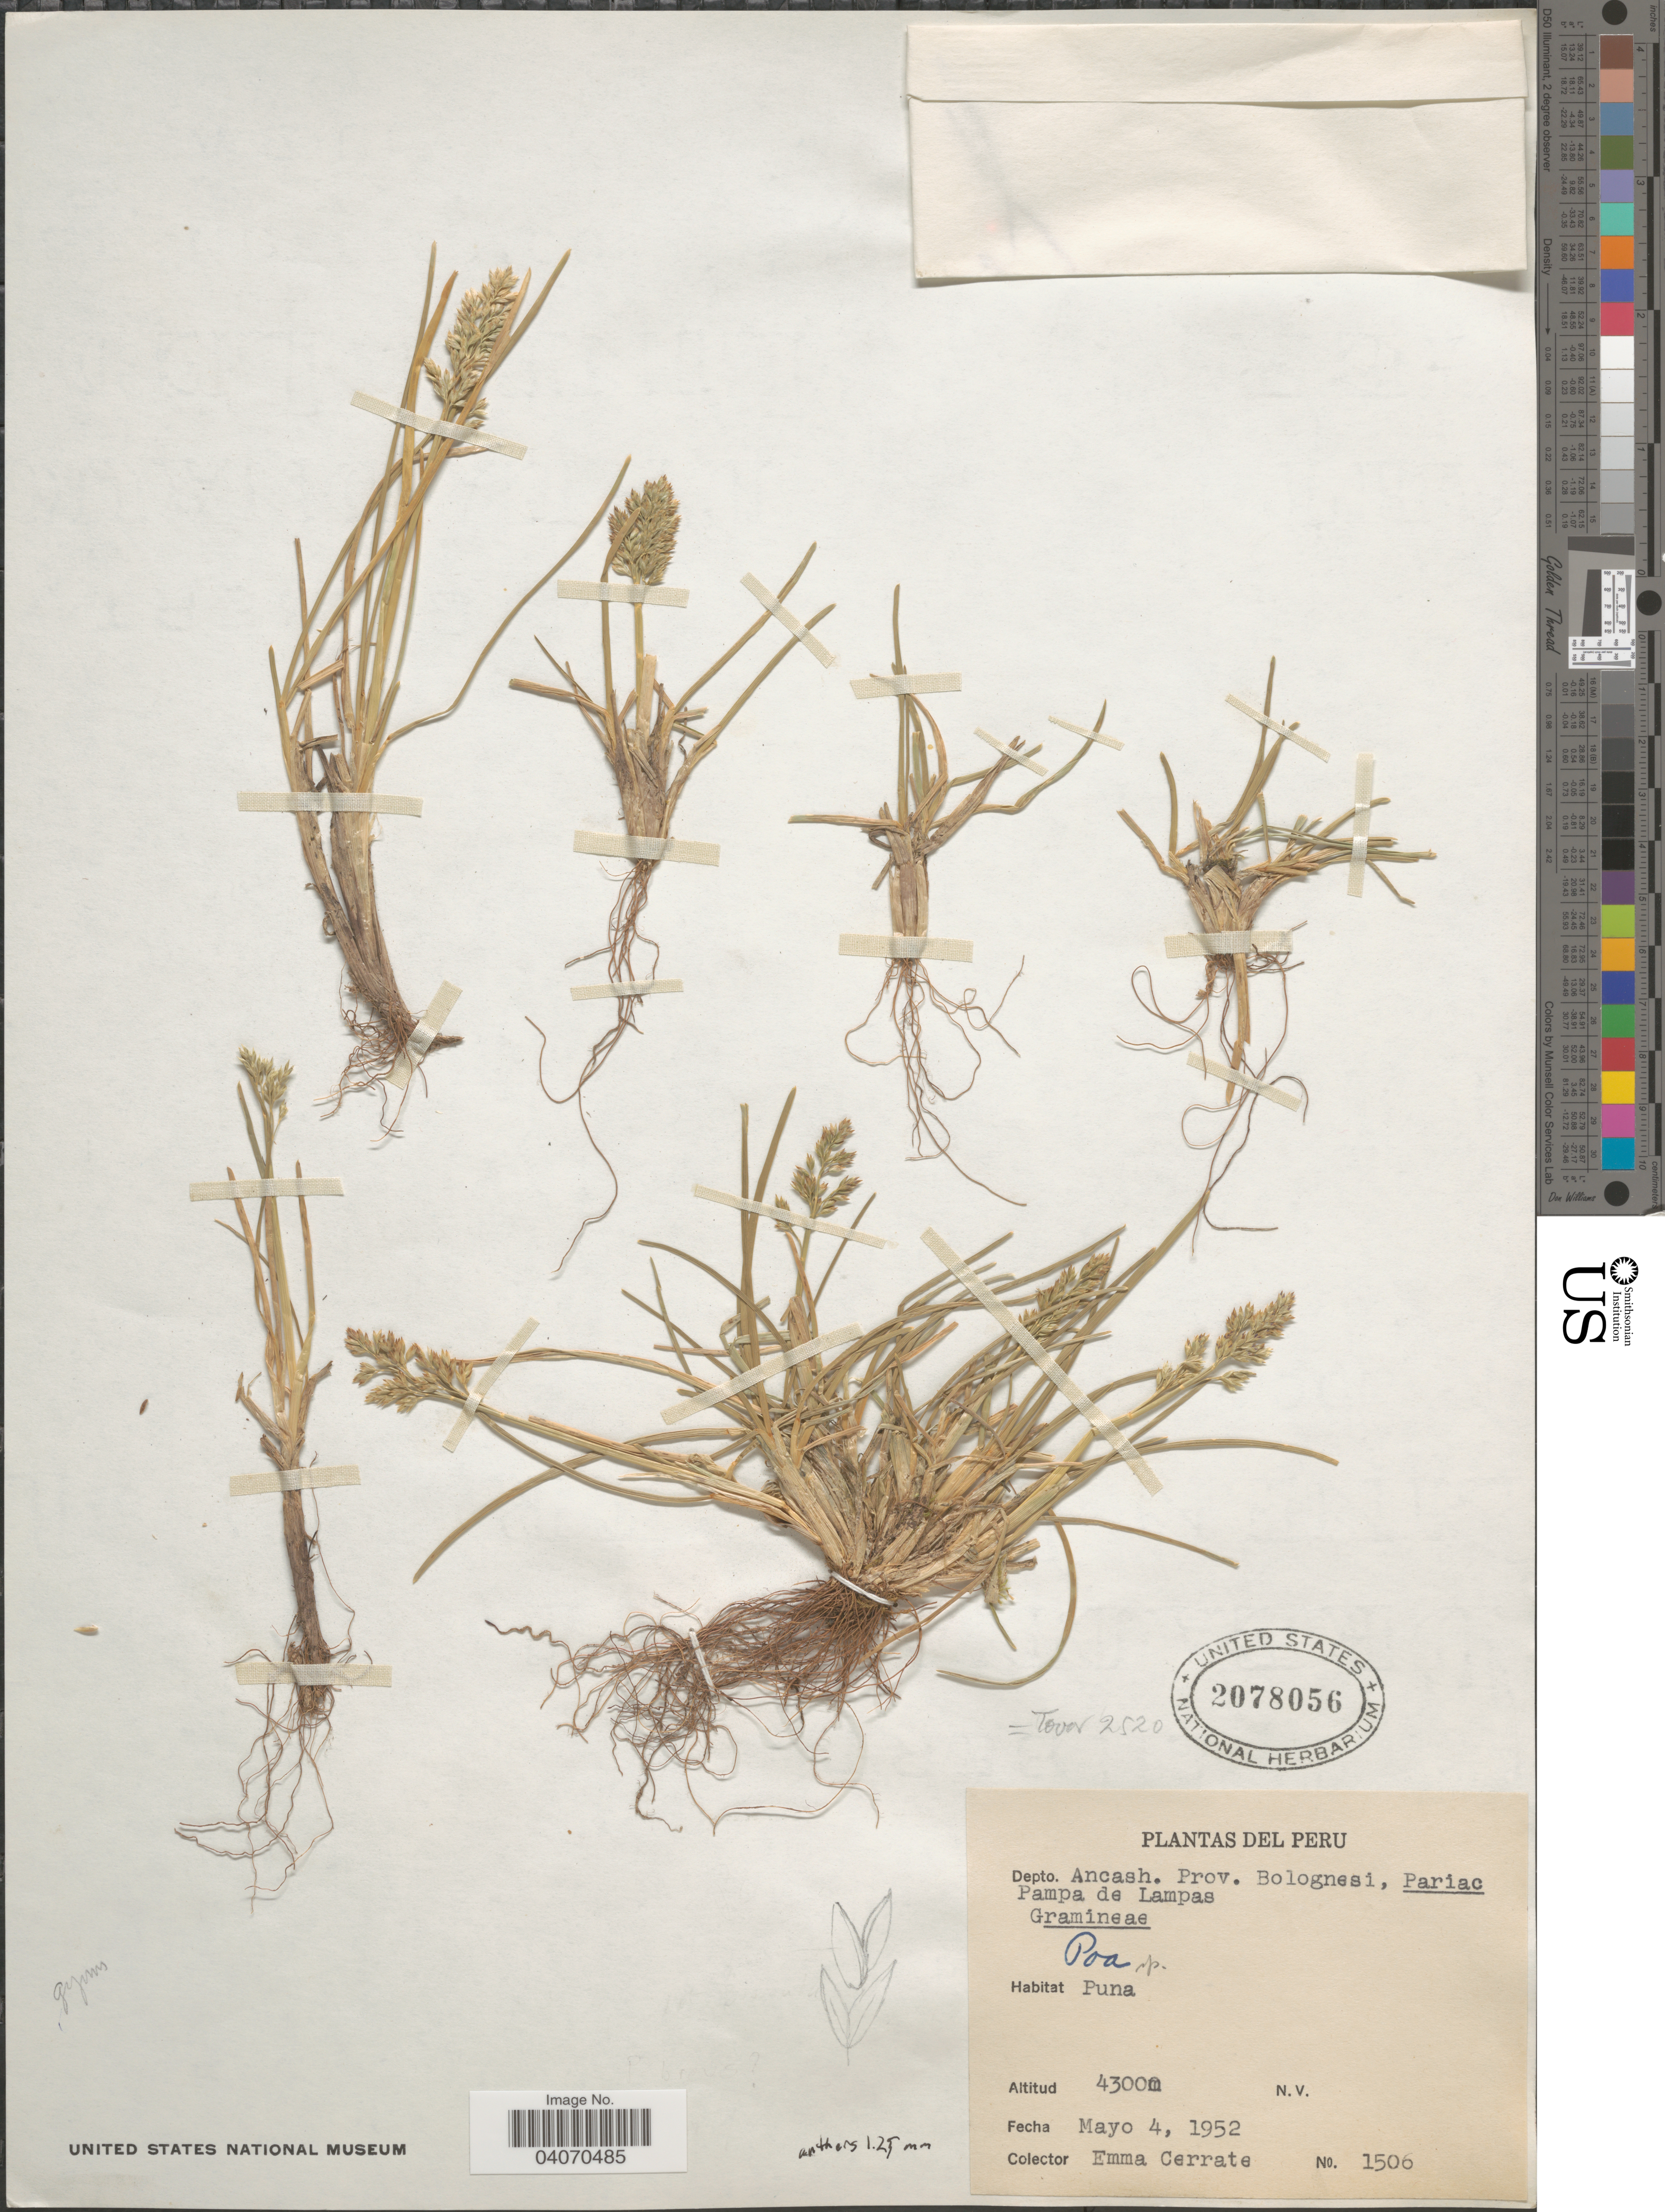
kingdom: Plantae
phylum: Tracheophyta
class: Liliopsida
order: Poales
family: Poaceae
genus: Poa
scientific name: Poa dentigluma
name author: Tovar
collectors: E. Cerrate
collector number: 1506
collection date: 1952-05-04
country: Peru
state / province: Ancash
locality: Depto. Ancash. Prov. Bolognesi, Pariac. Pampa de Lampas.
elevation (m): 4300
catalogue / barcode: US 2078056